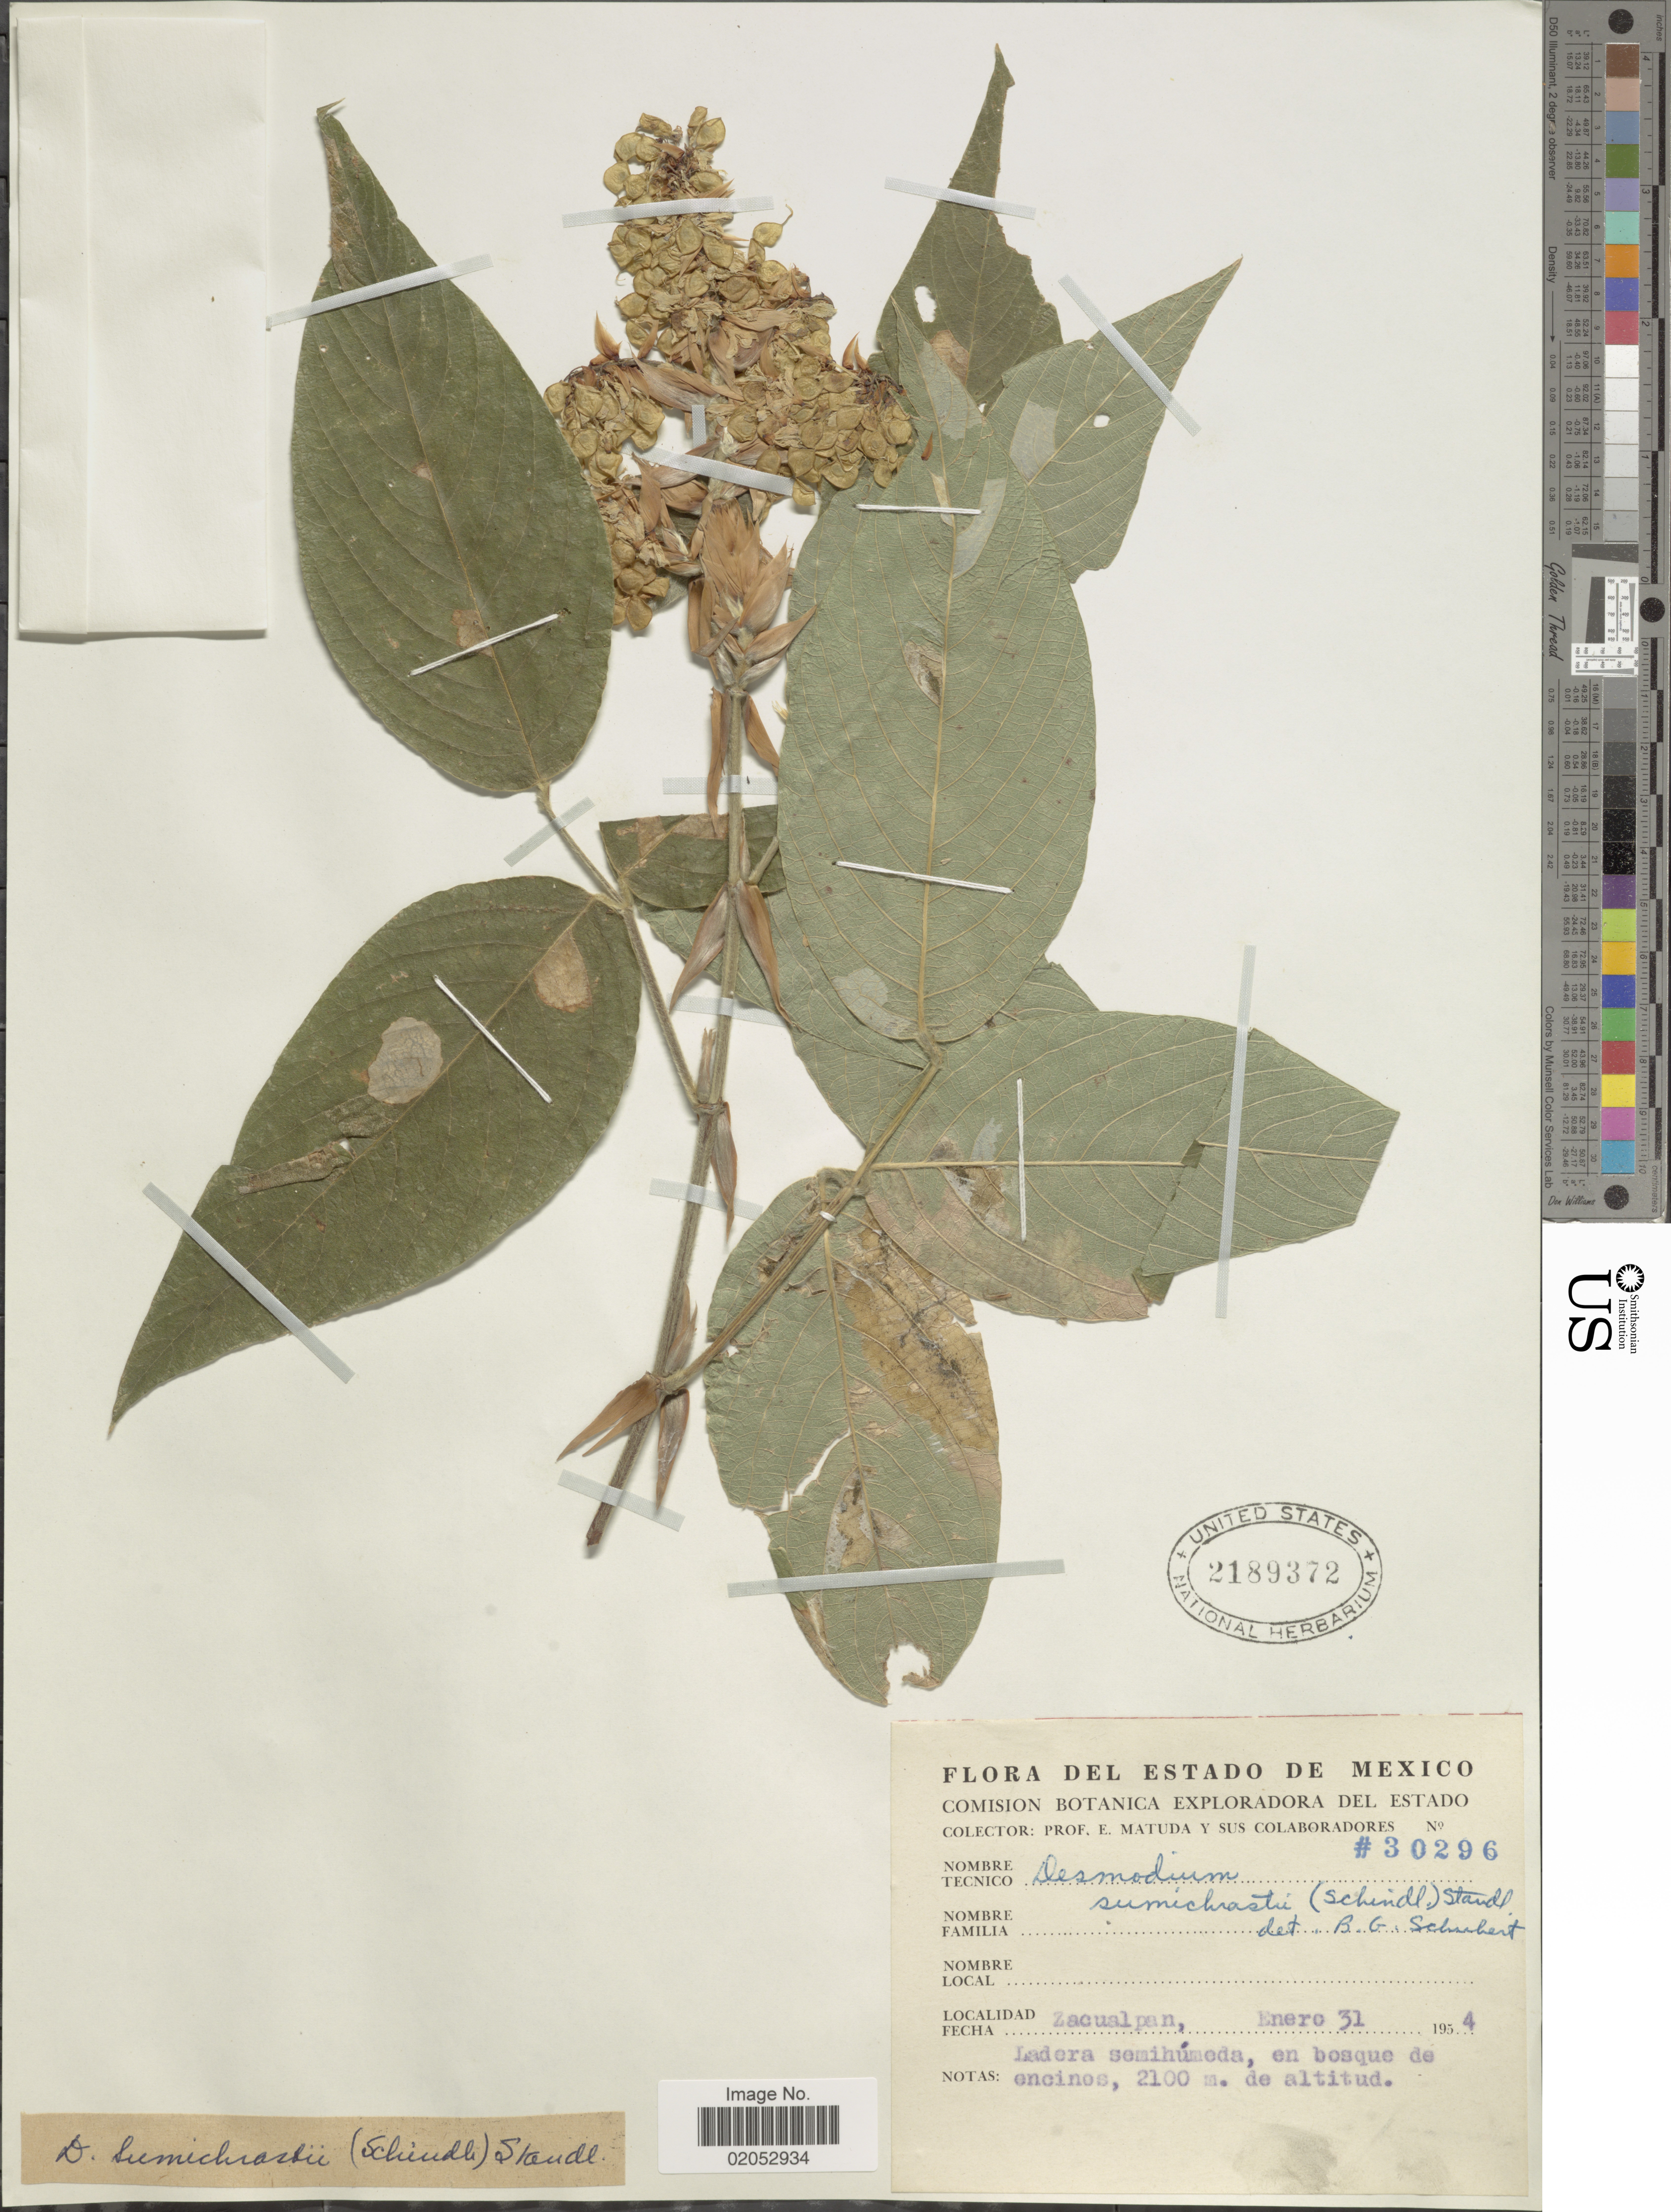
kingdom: Plantae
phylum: Tracheophyta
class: Magnoliopsida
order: Fabales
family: Fabaceae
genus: Desmodium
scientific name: Desmodium sumichrastii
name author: (Schindl.) Schindl.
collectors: E. Matuda & et al.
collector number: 30296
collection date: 1954-01-31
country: Mexico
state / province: México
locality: Zacualpan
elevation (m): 2100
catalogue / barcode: US 2189372